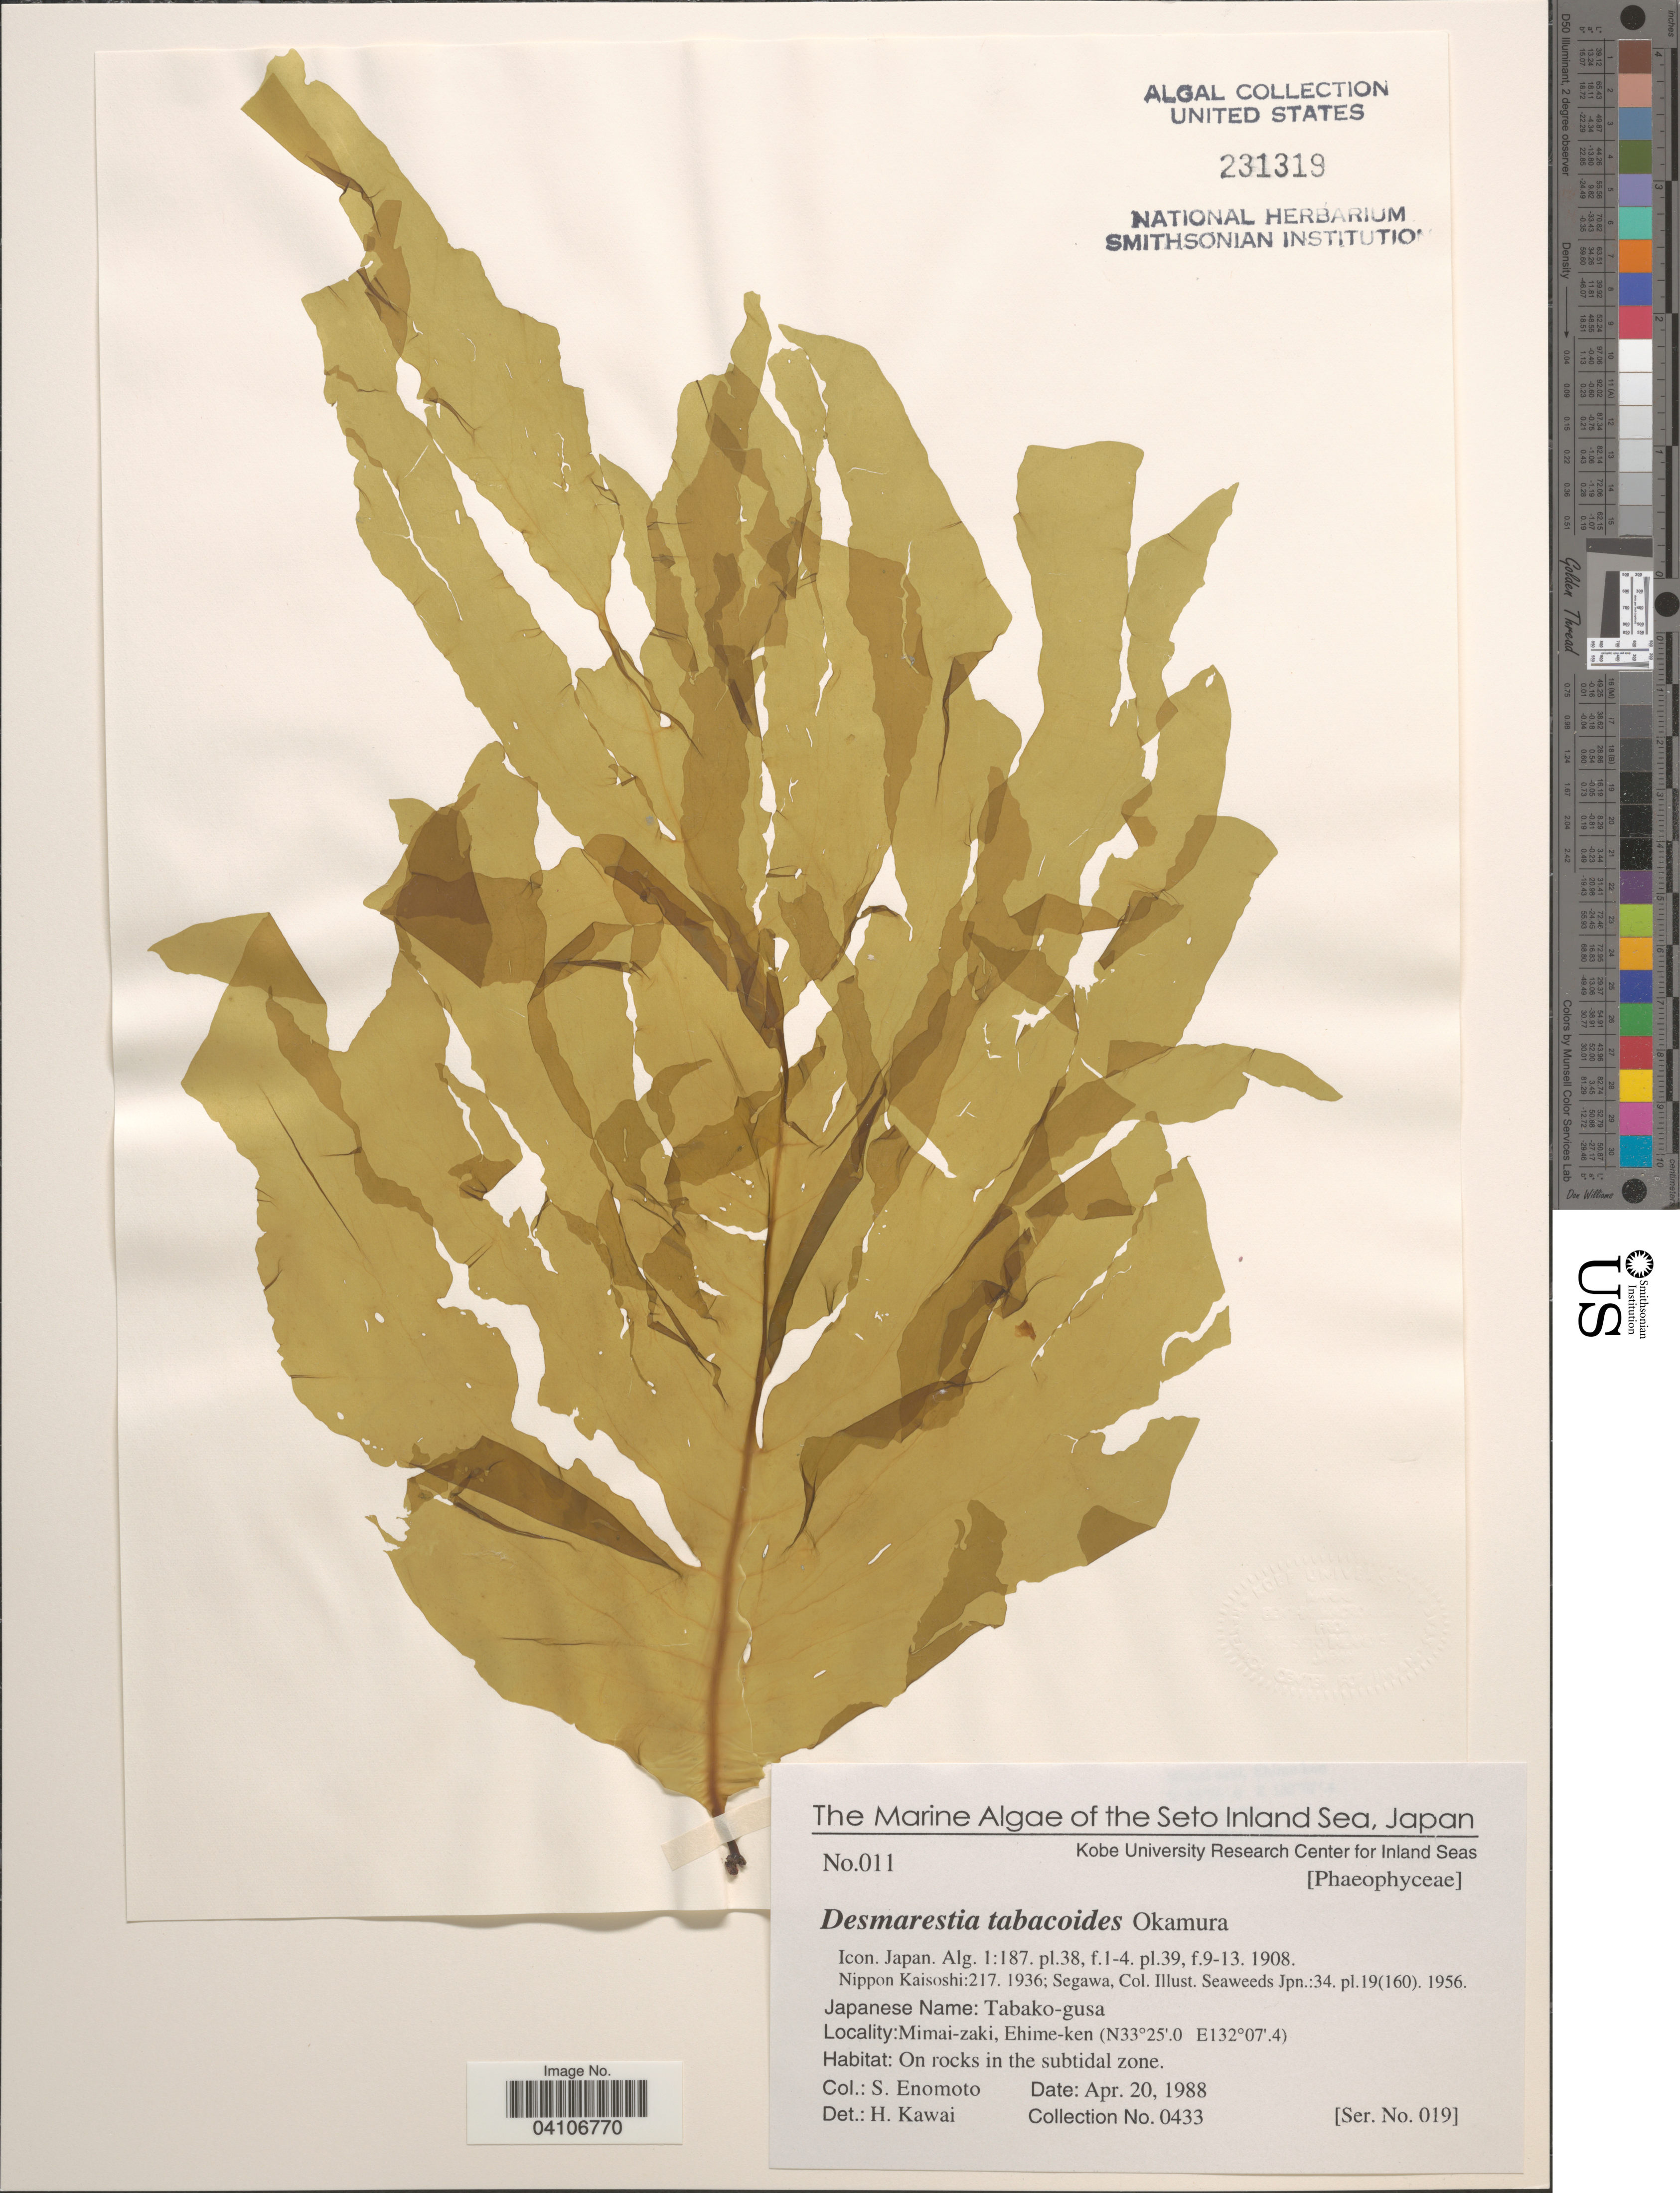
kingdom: Chromista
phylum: Ochrophyta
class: Phaeophyceae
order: Desmarestiales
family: Desmarestiaceae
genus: Desmarestia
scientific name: Desmarestia tabacoides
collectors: S. Enomoto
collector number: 0433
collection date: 1988-04-20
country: Japan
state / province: Ehime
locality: The Seto Inland Sea. Mimai-zaki, Ehemi-ken. On rocks in the lower tidal zone.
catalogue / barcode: US 231319